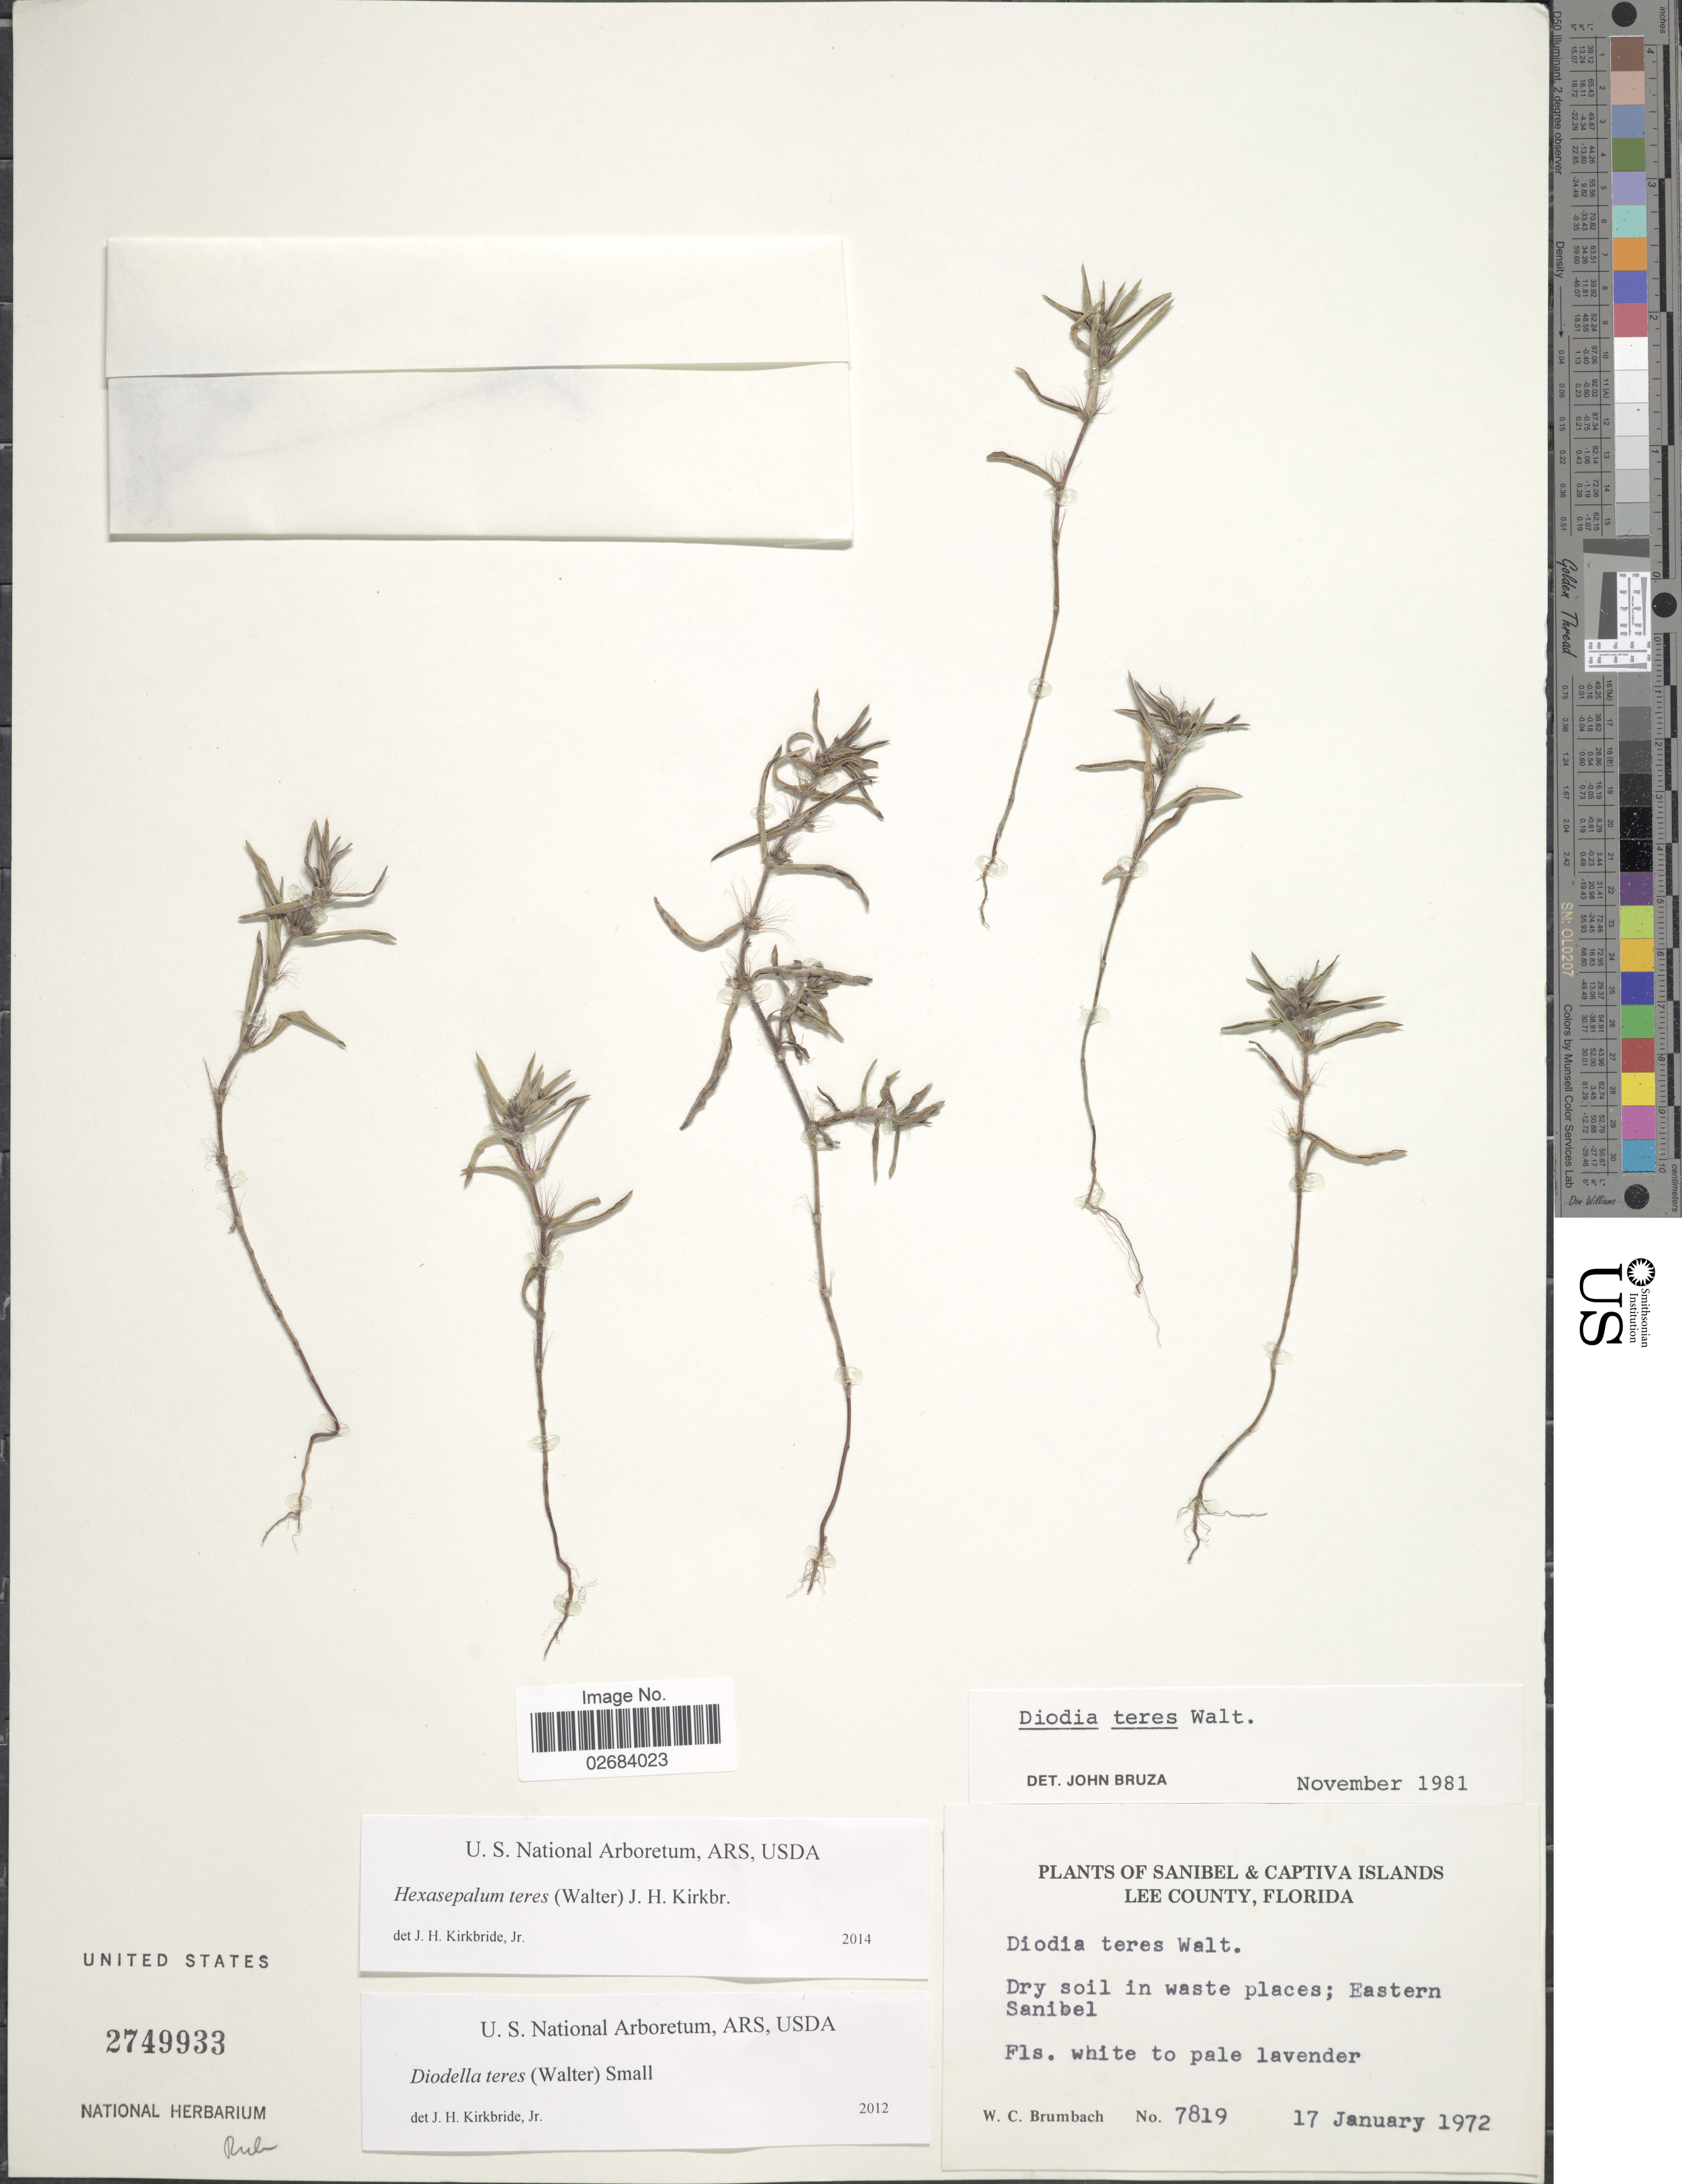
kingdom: Plantae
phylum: Tracheophyta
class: Magnoliopsida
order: Gentianales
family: Rubiaceae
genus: Diodia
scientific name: Diodia teres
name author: Walter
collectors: W. C. Brumbach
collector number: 7819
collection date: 1972-01-17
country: United States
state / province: Florida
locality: Sanibel & Captiva Islands, Lee County, Eastern Sanibel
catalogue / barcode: US 2749933